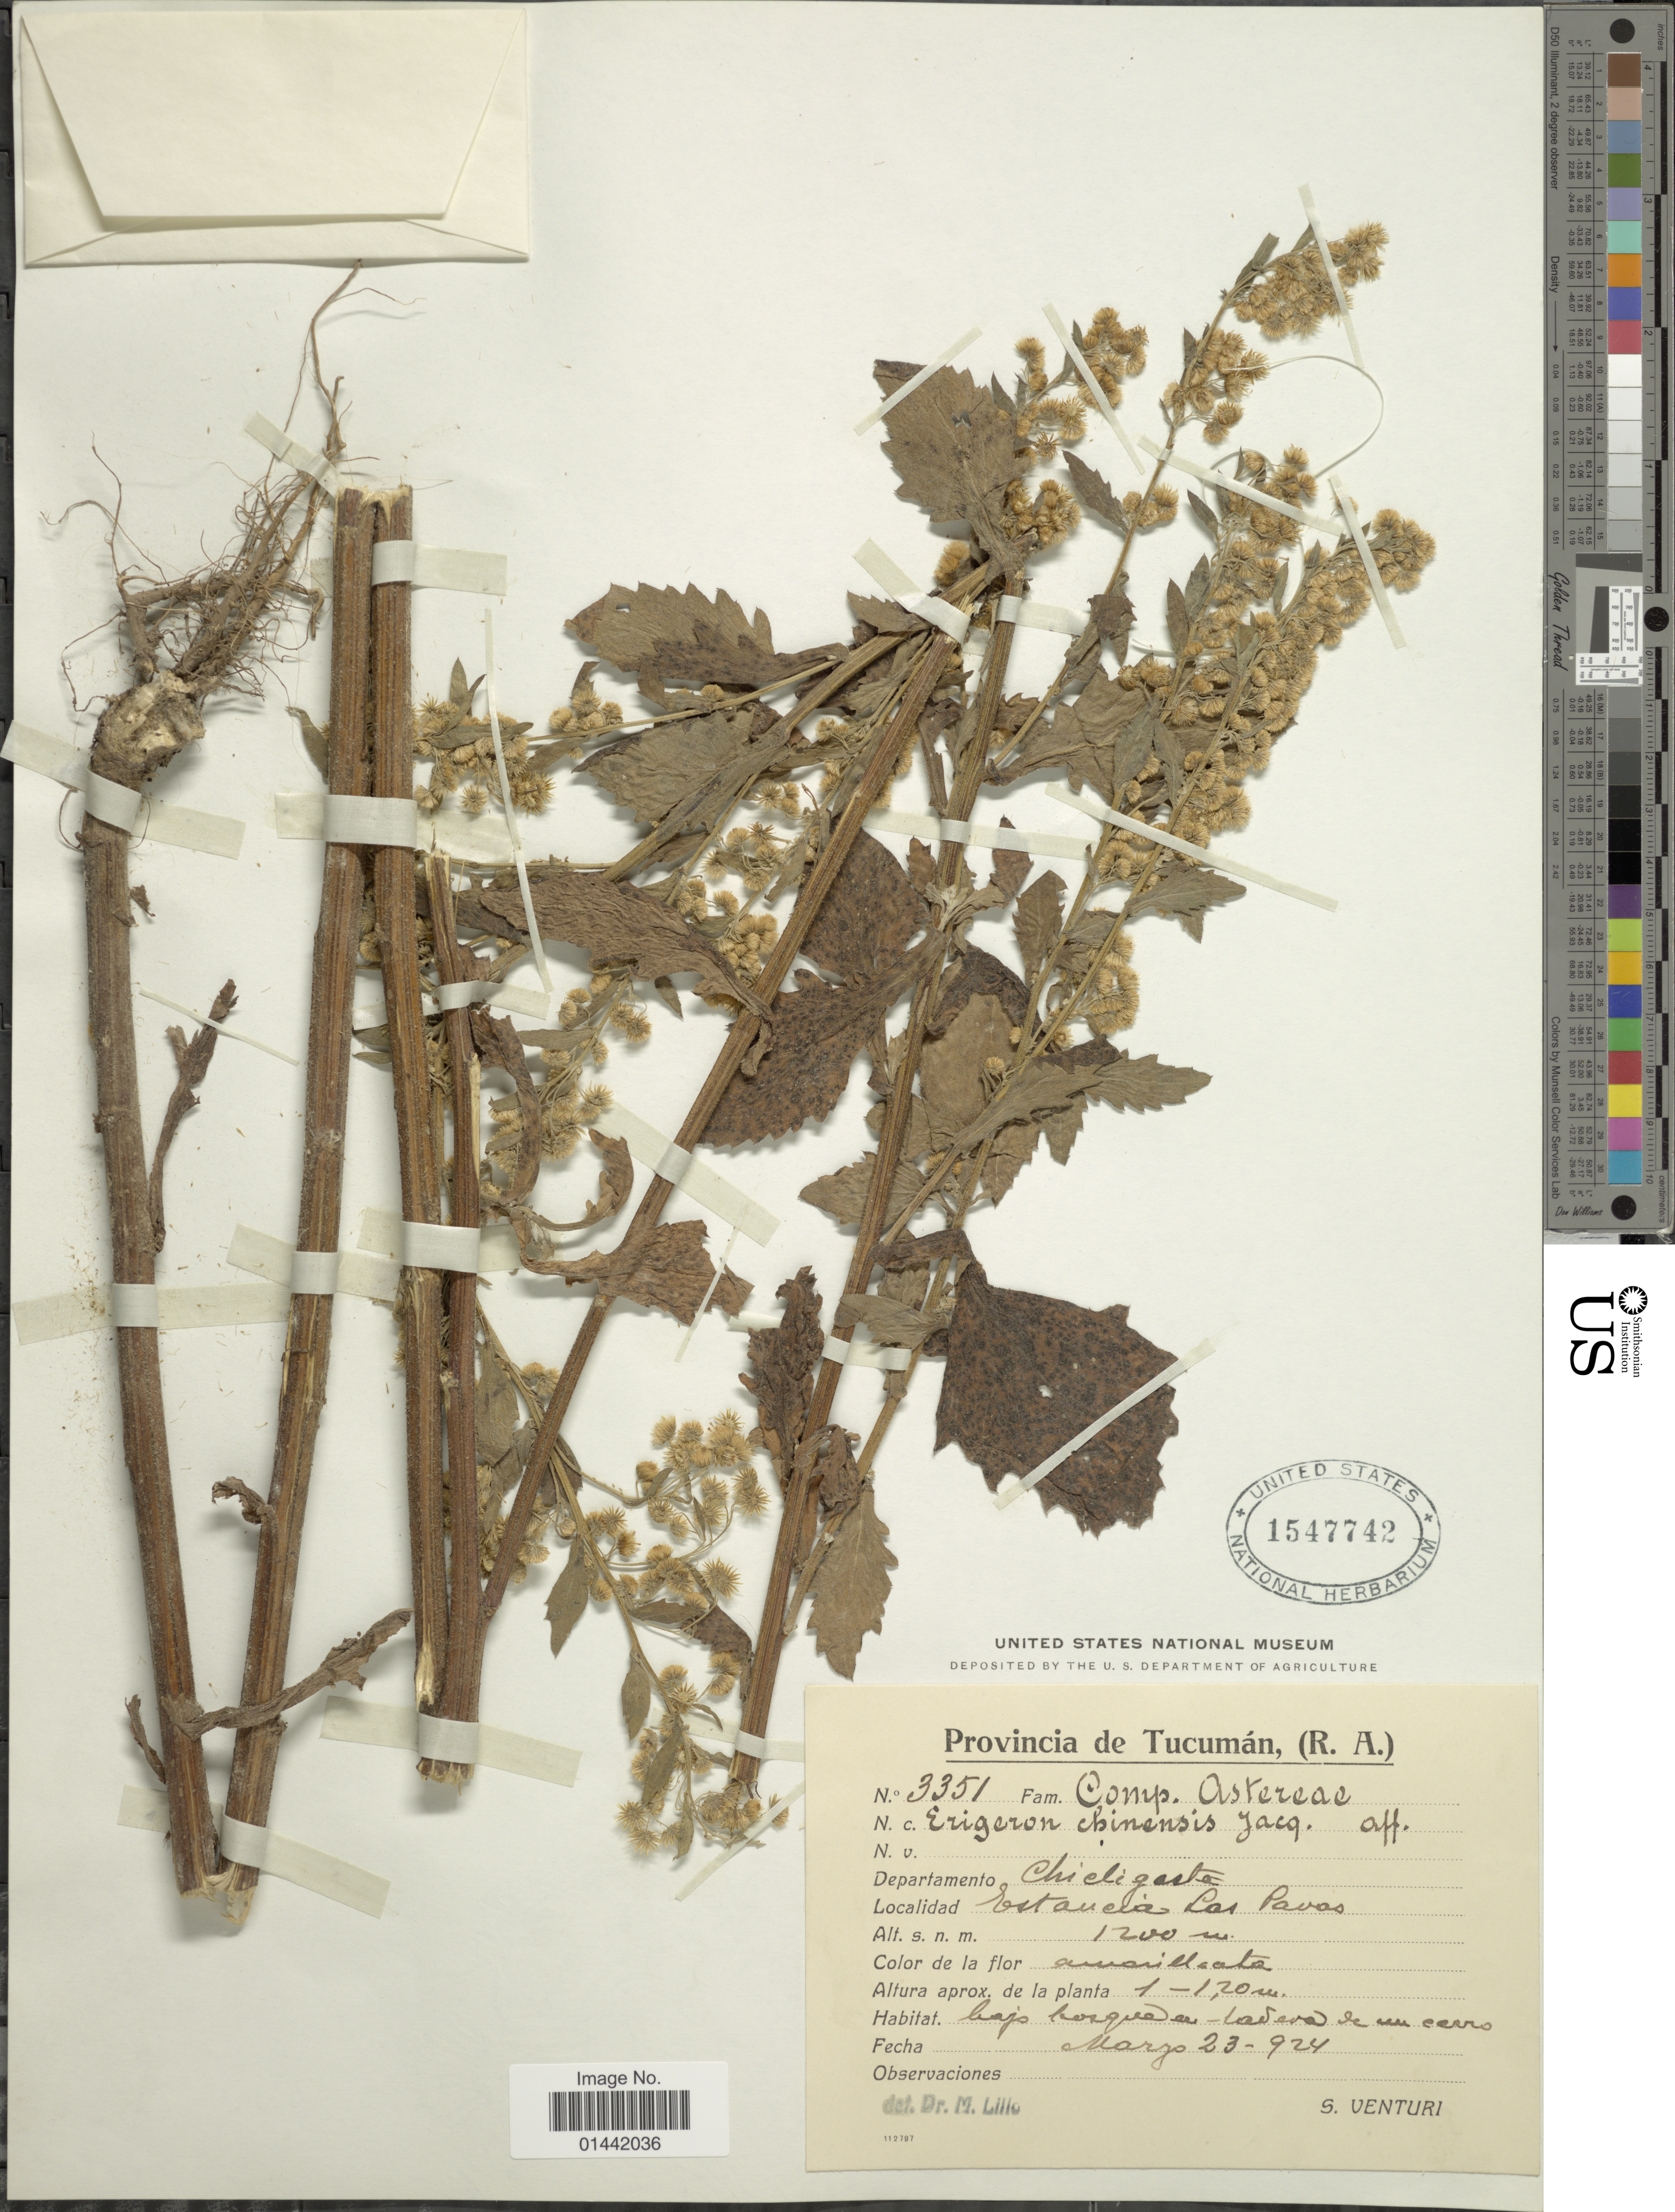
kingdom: Plantae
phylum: Tracheophyta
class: Magnoliopsida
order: Asterales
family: Asteraceae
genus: Erigeron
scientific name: Erigeron chinensis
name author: Jacq.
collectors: S. Venturi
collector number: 3351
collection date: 1924-03-23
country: Argentina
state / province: Tucuman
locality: Departamento Chicligasta, bostanea las Pas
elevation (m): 1200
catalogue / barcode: US 1547742